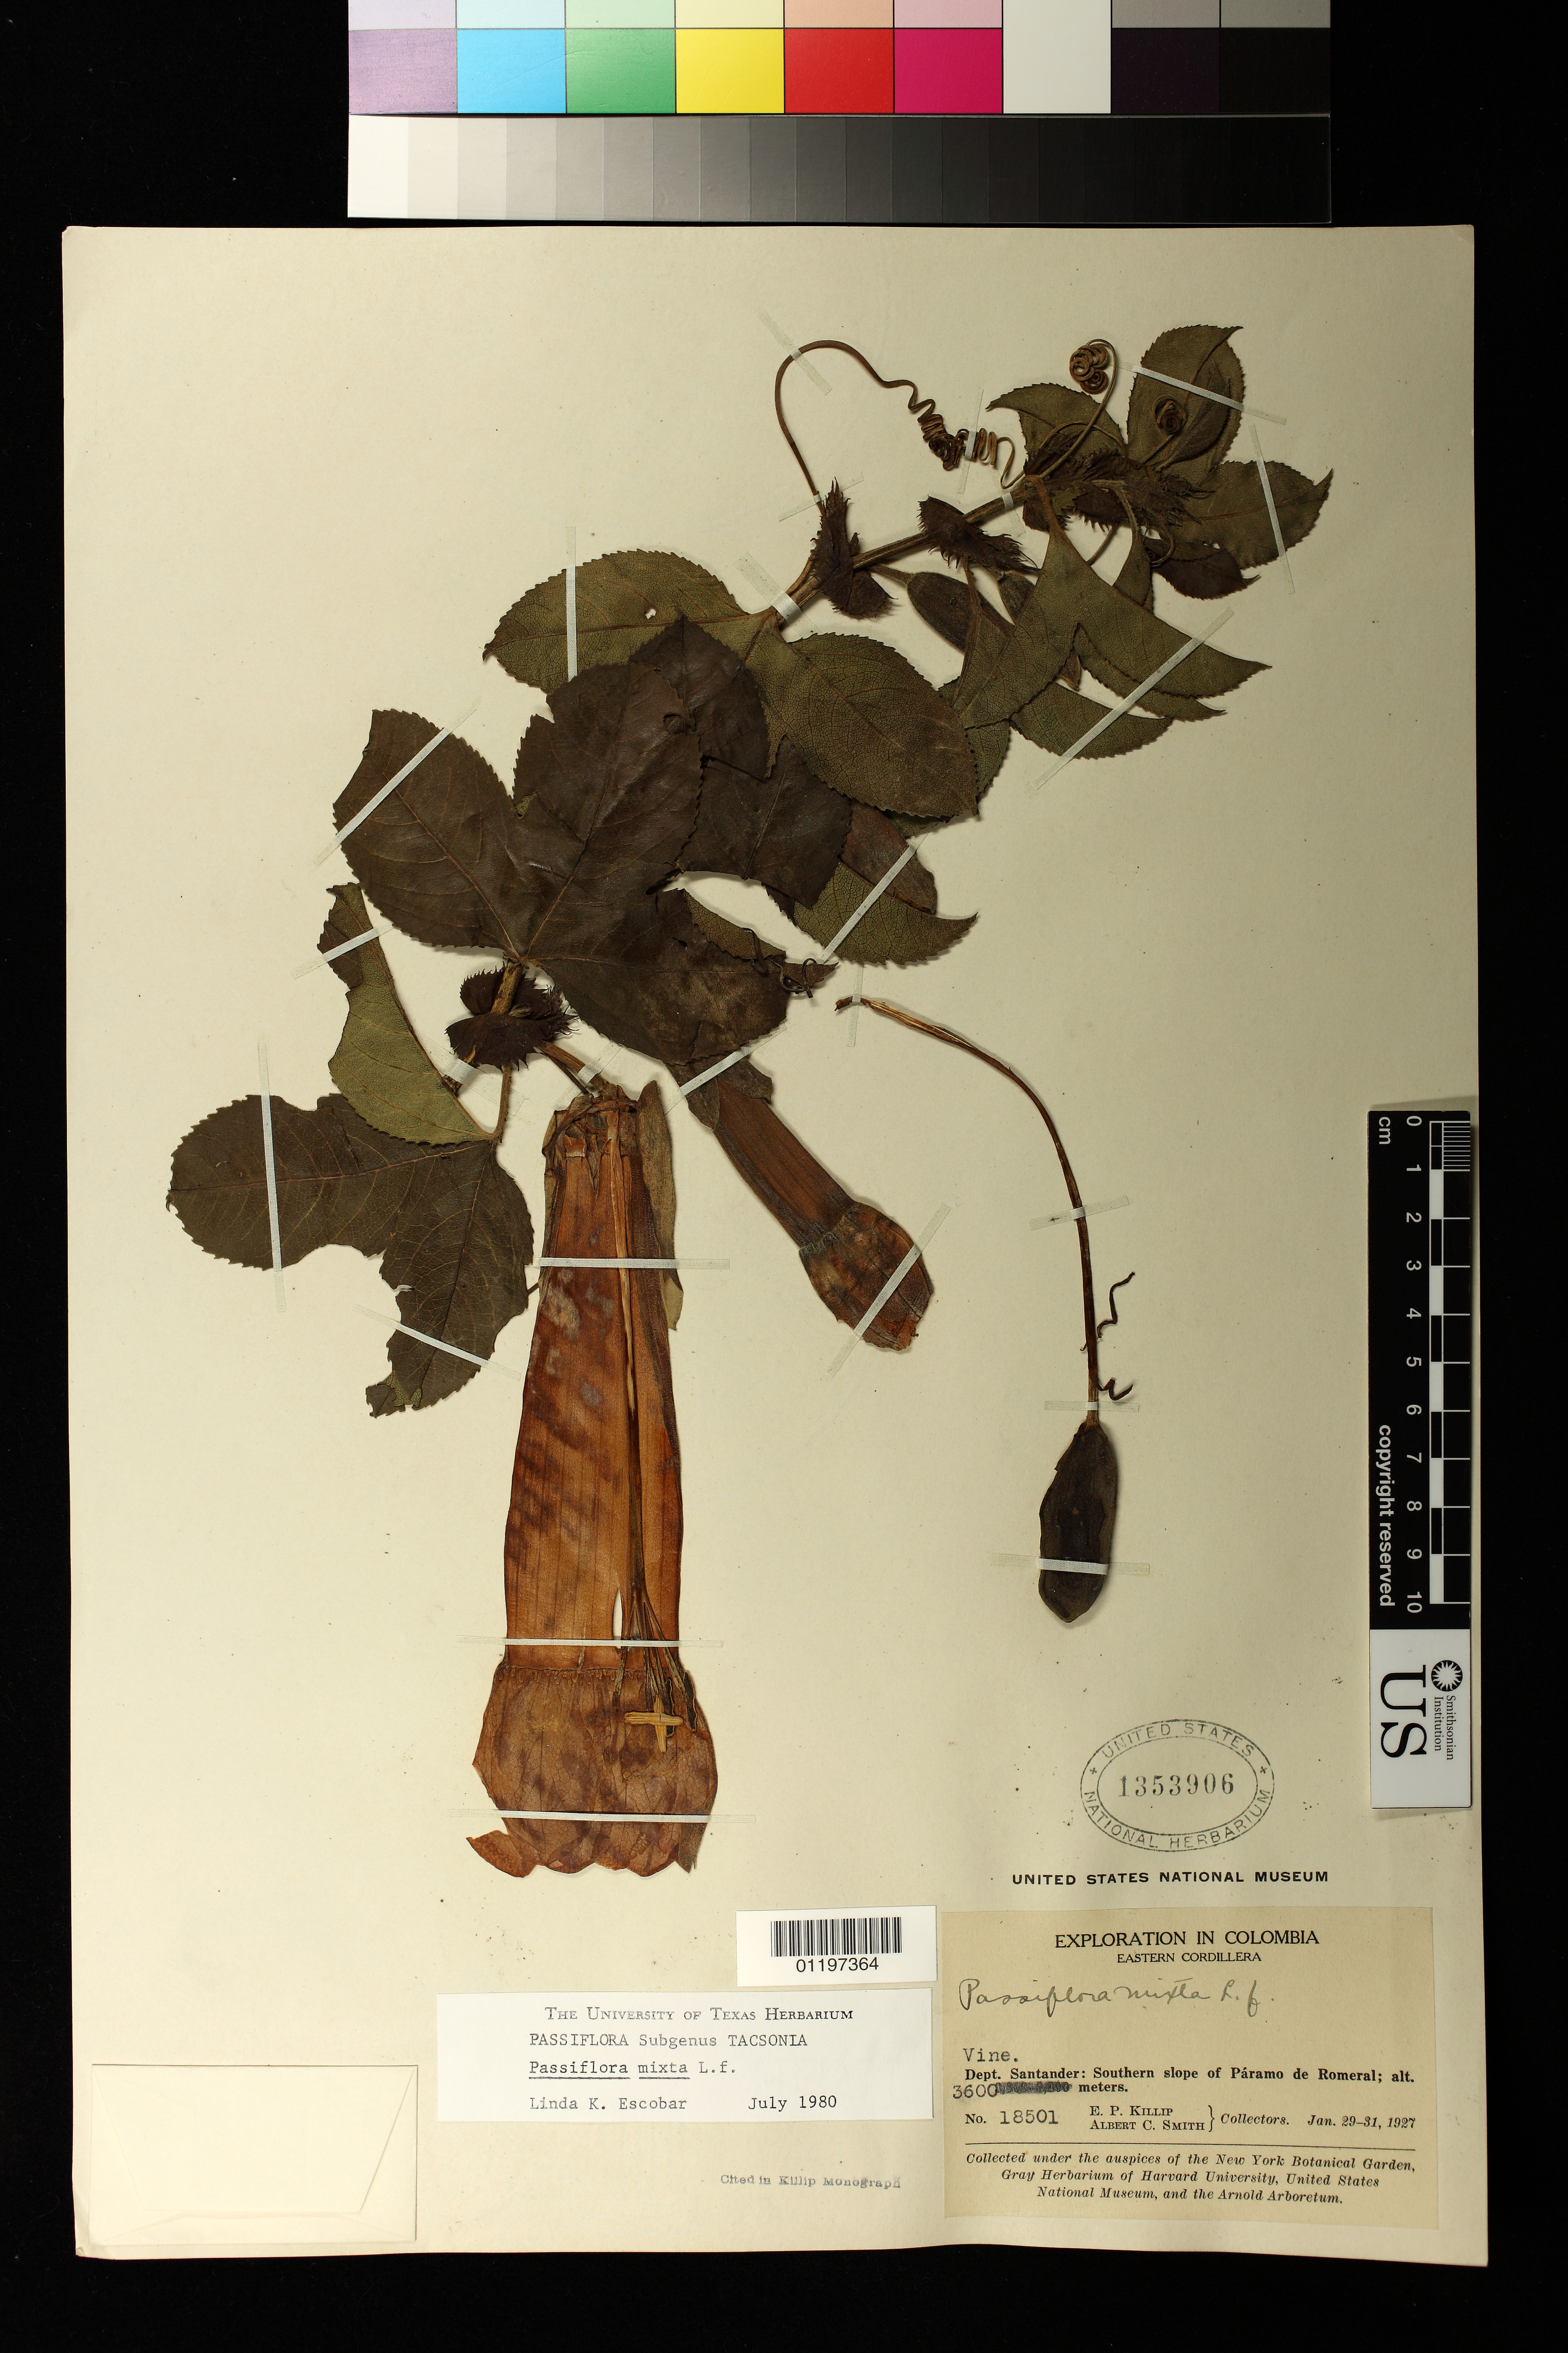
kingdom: Plantae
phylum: Tracheophyta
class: Magnoliopsida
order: Malpighiales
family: Passifloraceae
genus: Passiflora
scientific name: Passiflora mixta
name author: L. f.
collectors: E. P. Killip & A. C. Smith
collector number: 18501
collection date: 1927-01-29/1927-01-31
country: Colombia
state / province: Santander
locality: Dept. Santander: Southern slope of Páramo de Romeral, Eastern Cordillera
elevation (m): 3600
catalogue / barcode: US 1353906